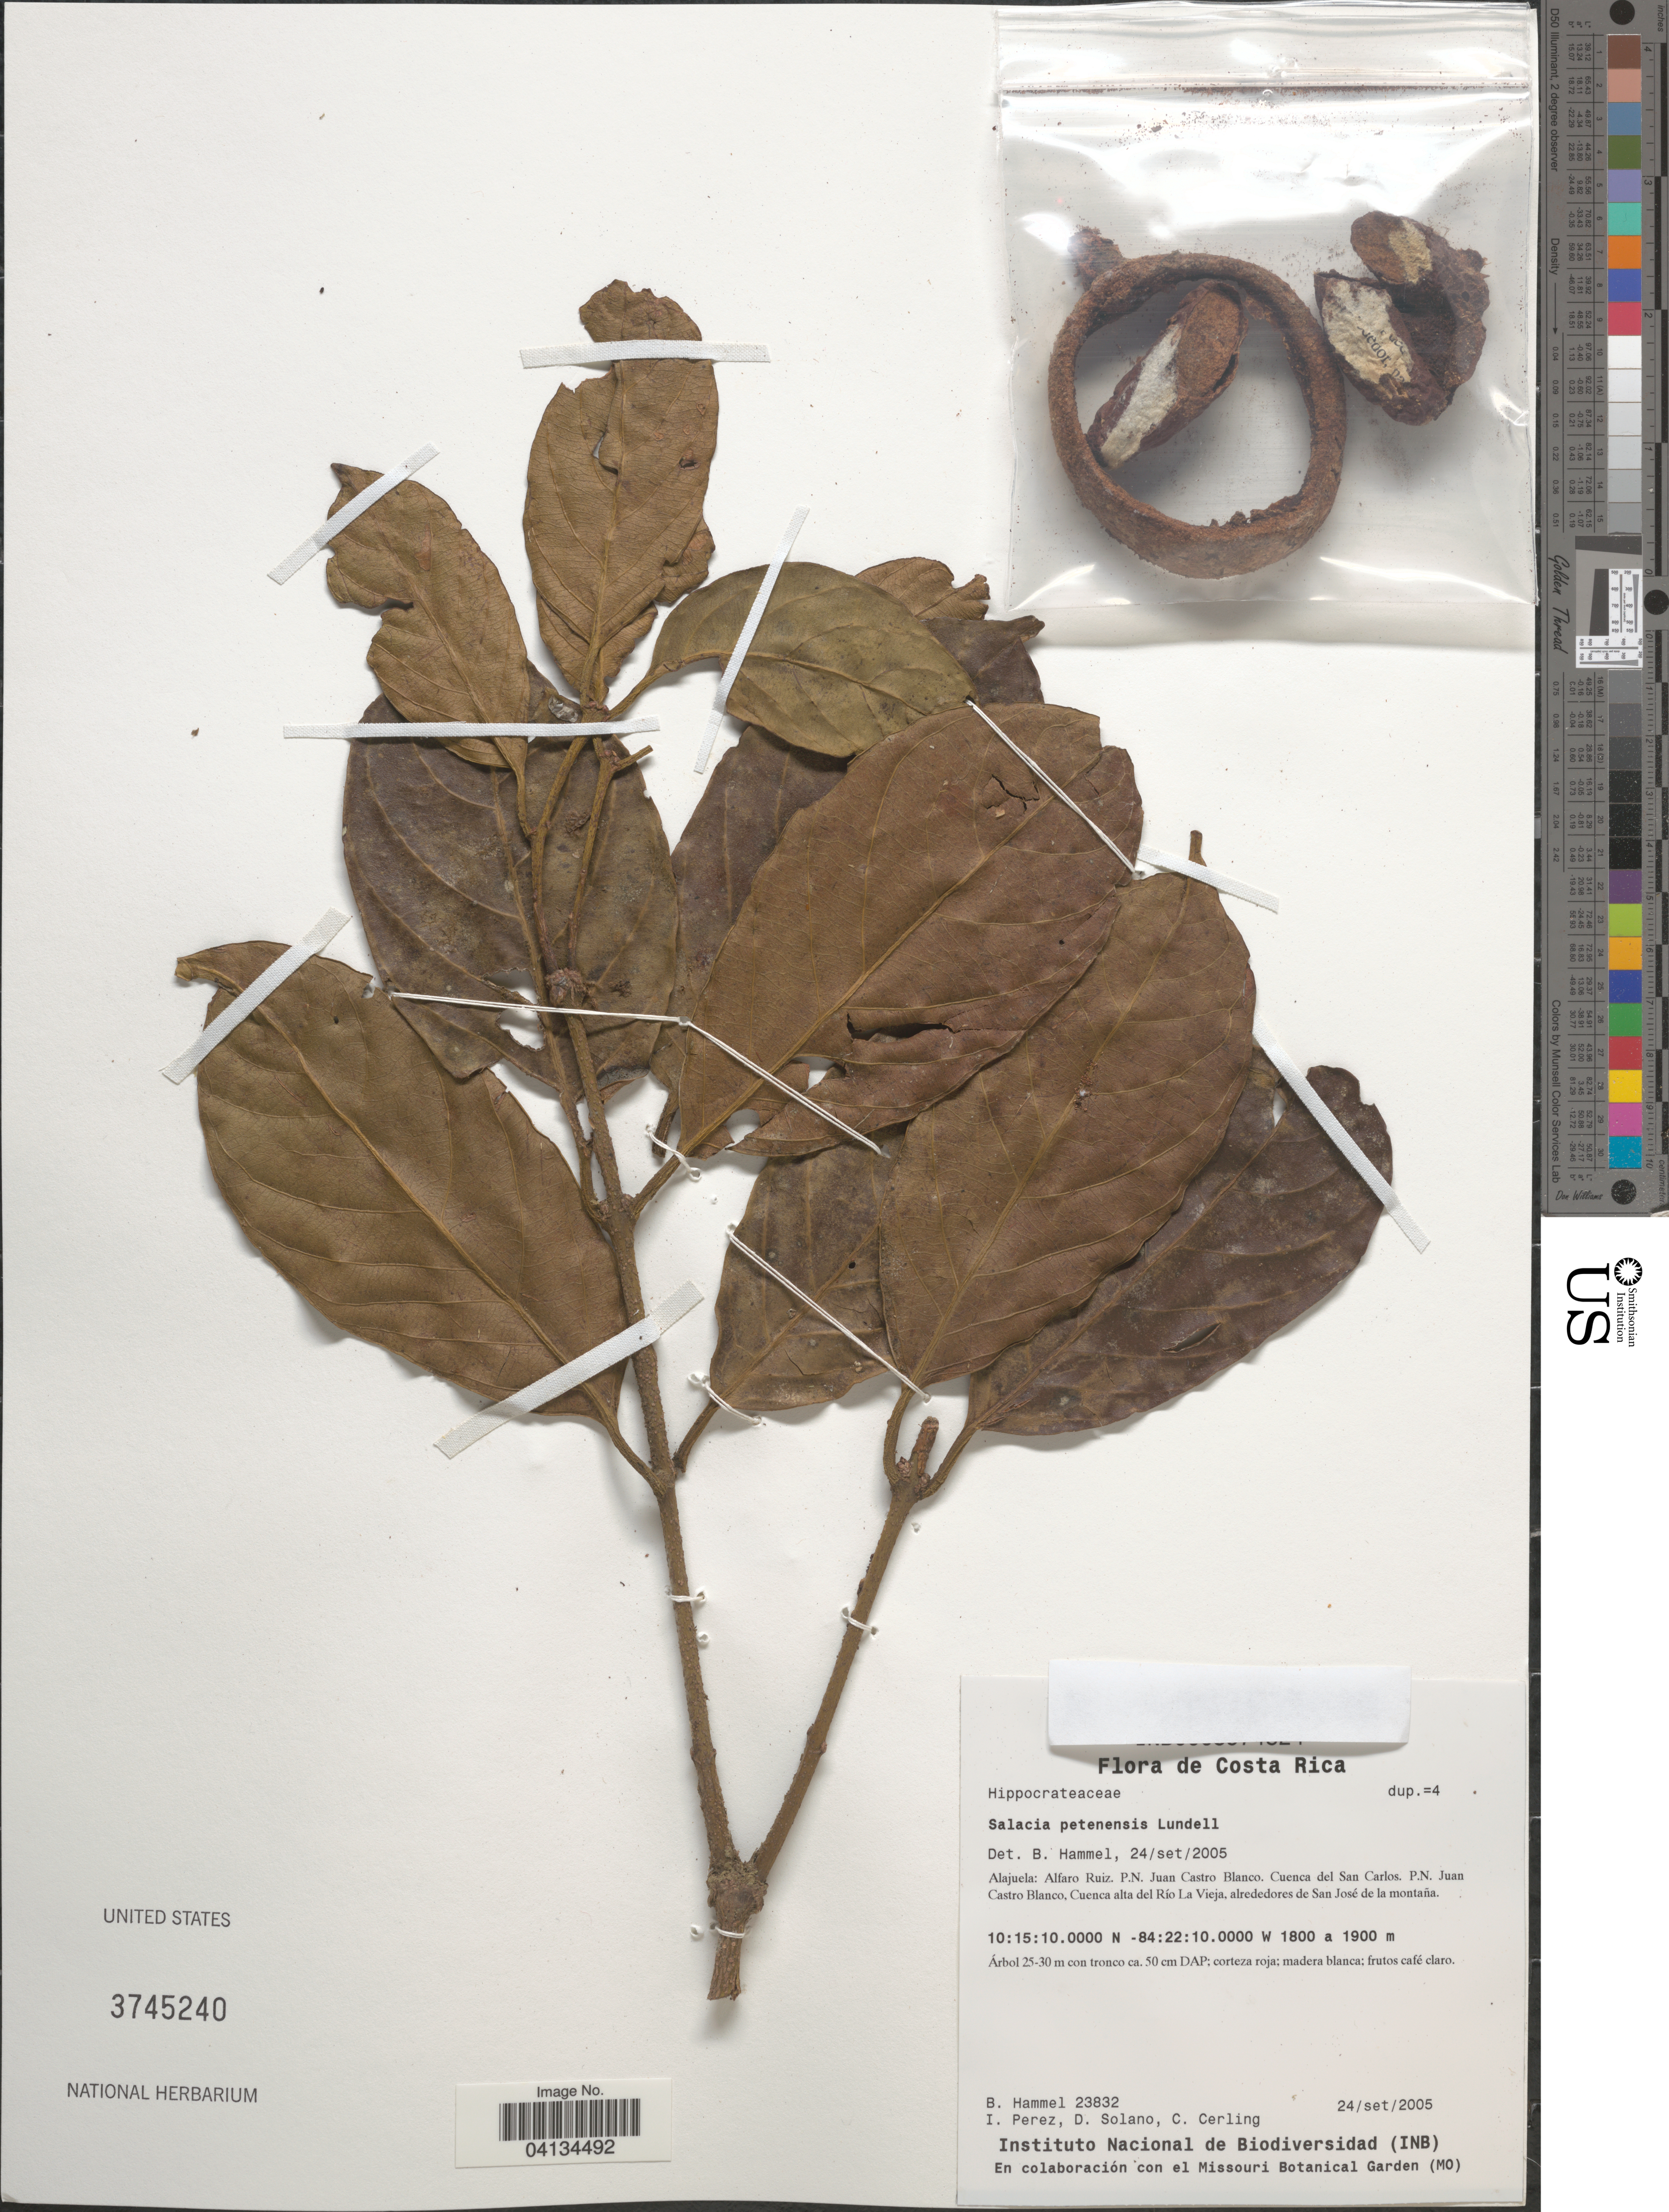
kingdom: Plantae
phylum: Tracheophyta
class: Magnoliopsida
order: Celastrales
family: Celastraceae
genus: Salacia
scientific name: Salacia petenensis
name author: Lundell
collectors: B. Hammel, I. Pérez, D. Solano & C. Cerling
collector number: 23832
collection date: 2005-09-24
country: Costa Rica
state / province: Alajuela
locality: Alfaro Ruiz. P.N. Juan Castro Blanco. Cuenca del San Carlos. P.N. Juan Castro Blanco, Cuenca alta del Río La Vieja, alrededores de San José de la montaña.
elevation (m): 1800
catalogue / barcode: US 3745240